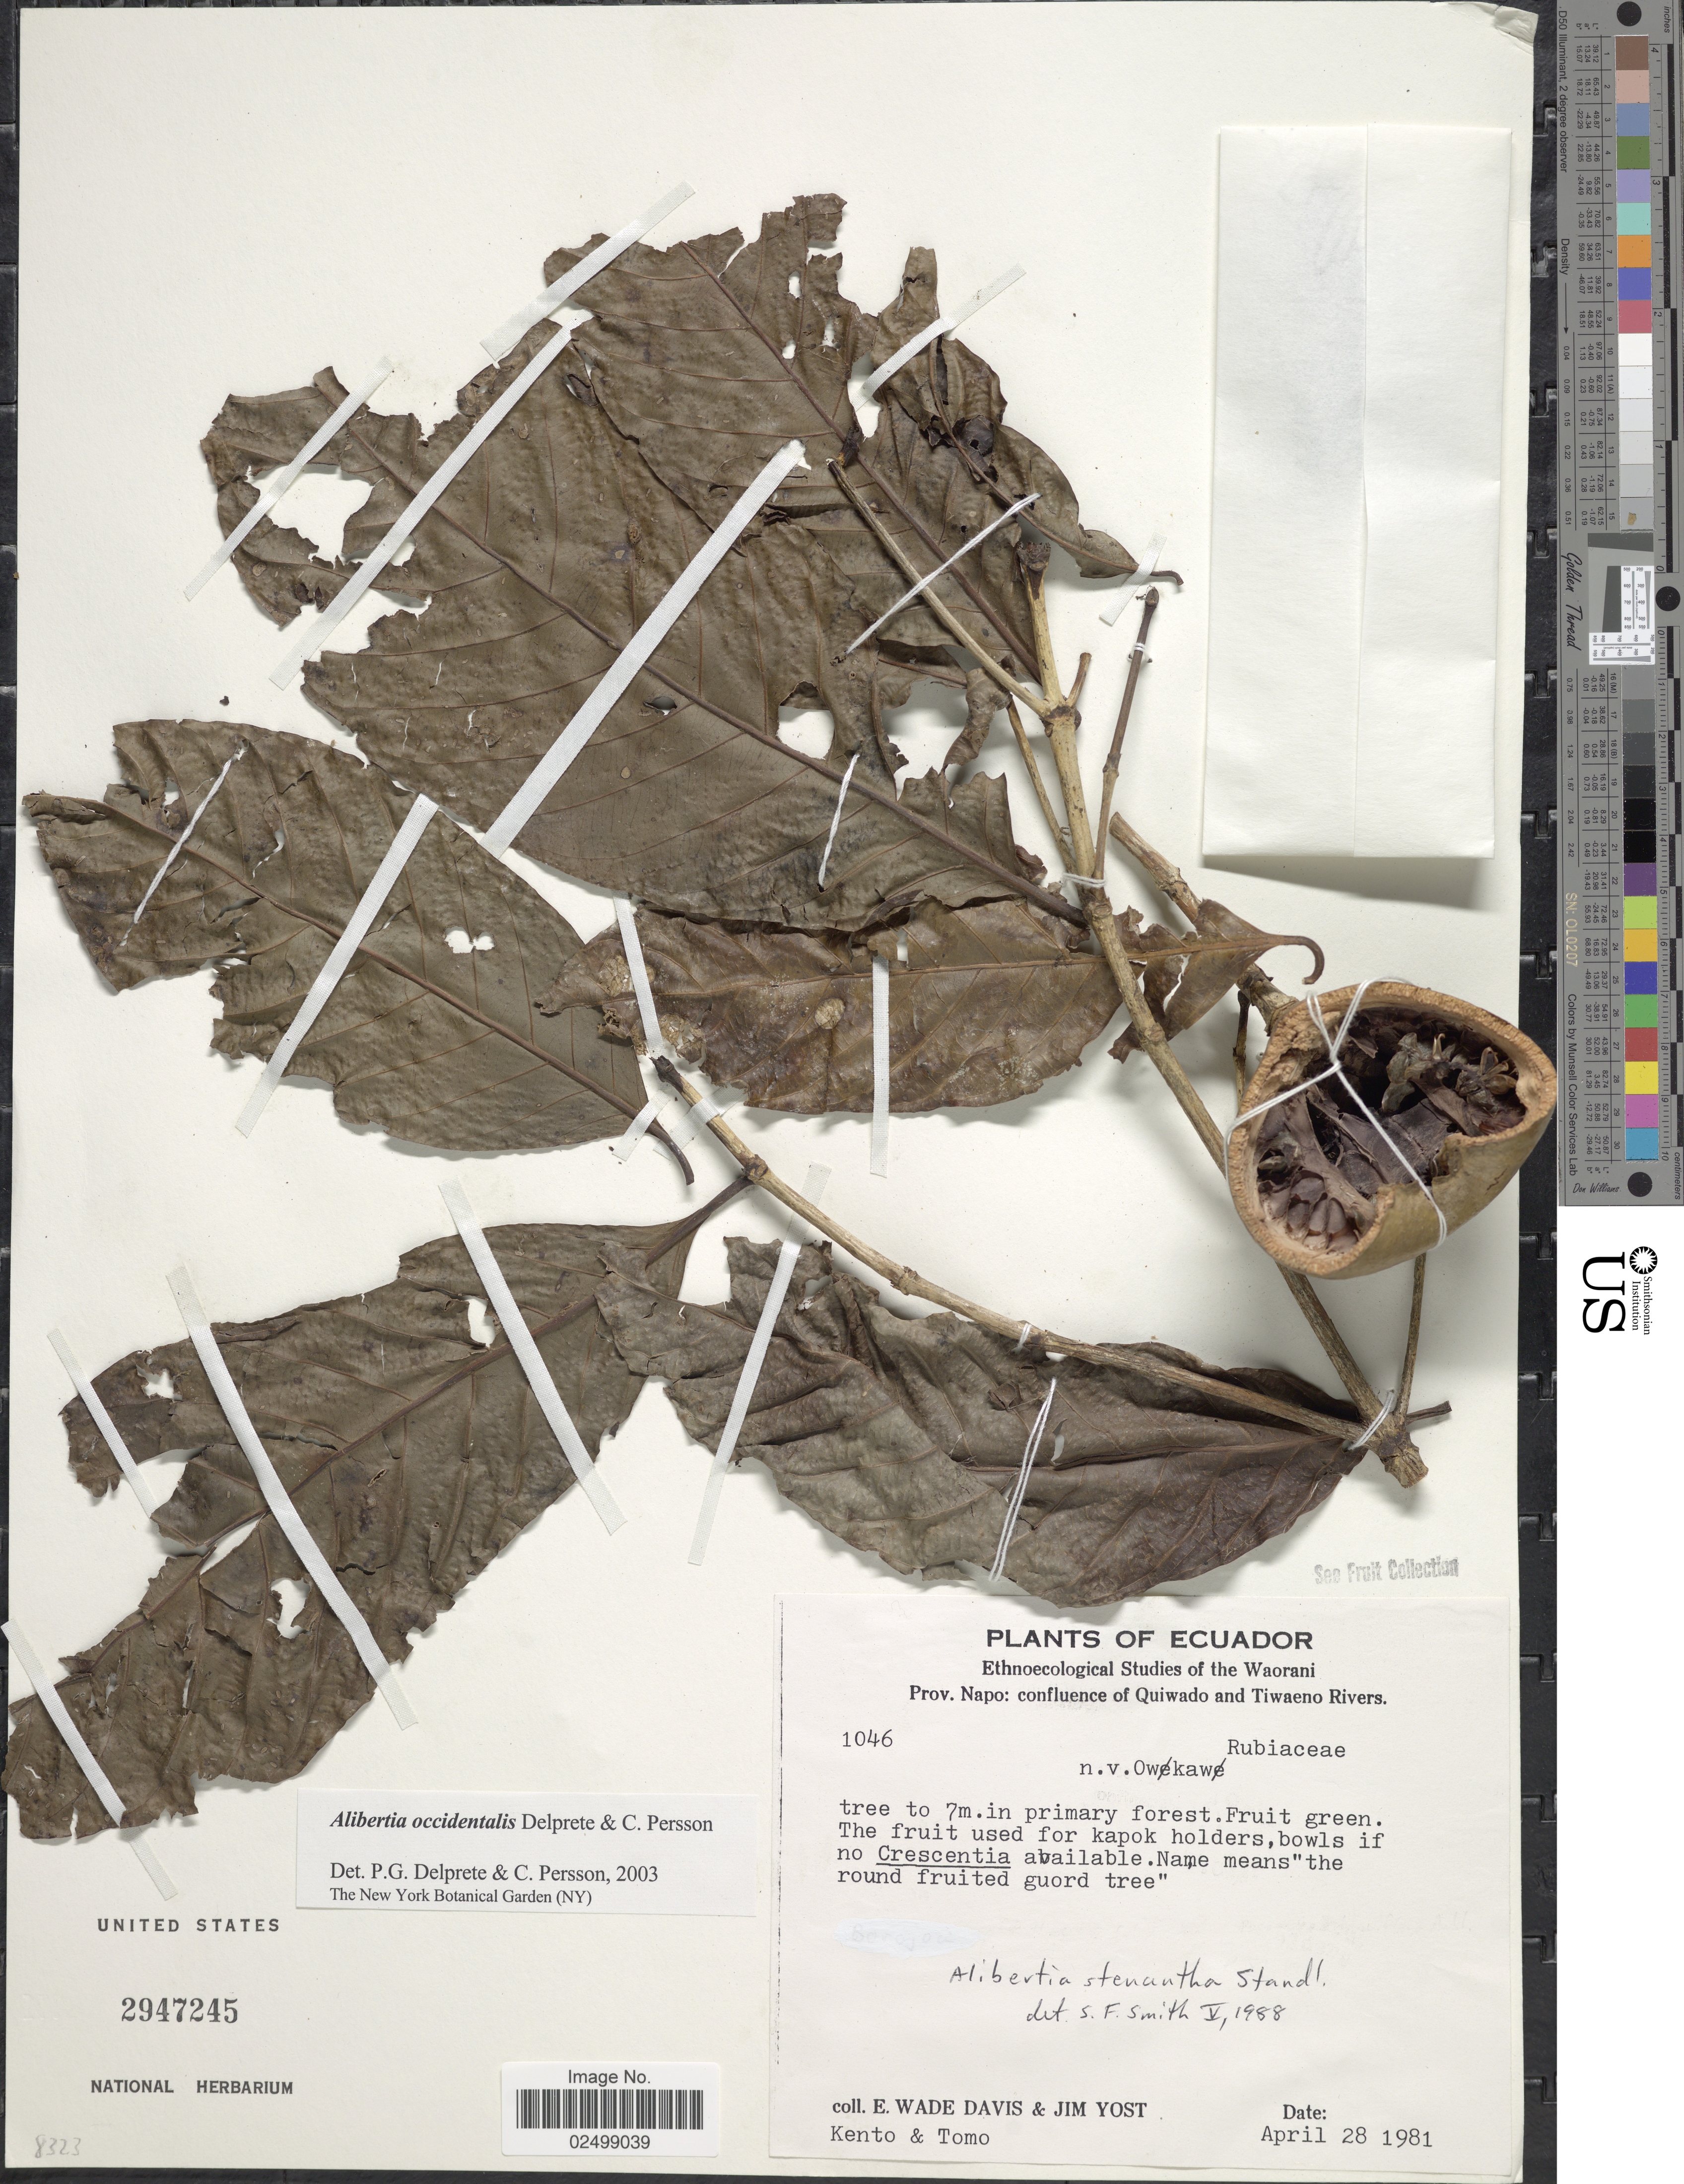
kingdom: Plantae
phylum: Tracheophyta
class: Magnoliopsida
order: Gentianales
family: Rubiaceae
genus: Alibertia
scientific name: Alibertia occidentalis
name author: Delprete & C. Persson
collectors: E. W. Davis, J. Yost, Kento & Tomo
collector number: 1046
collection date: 1981-04-28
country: Ecuador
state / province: Napo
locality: Prov. Napo: confluence of Quiwado and Tiwaeno Rivers.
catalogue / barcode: US 2947245